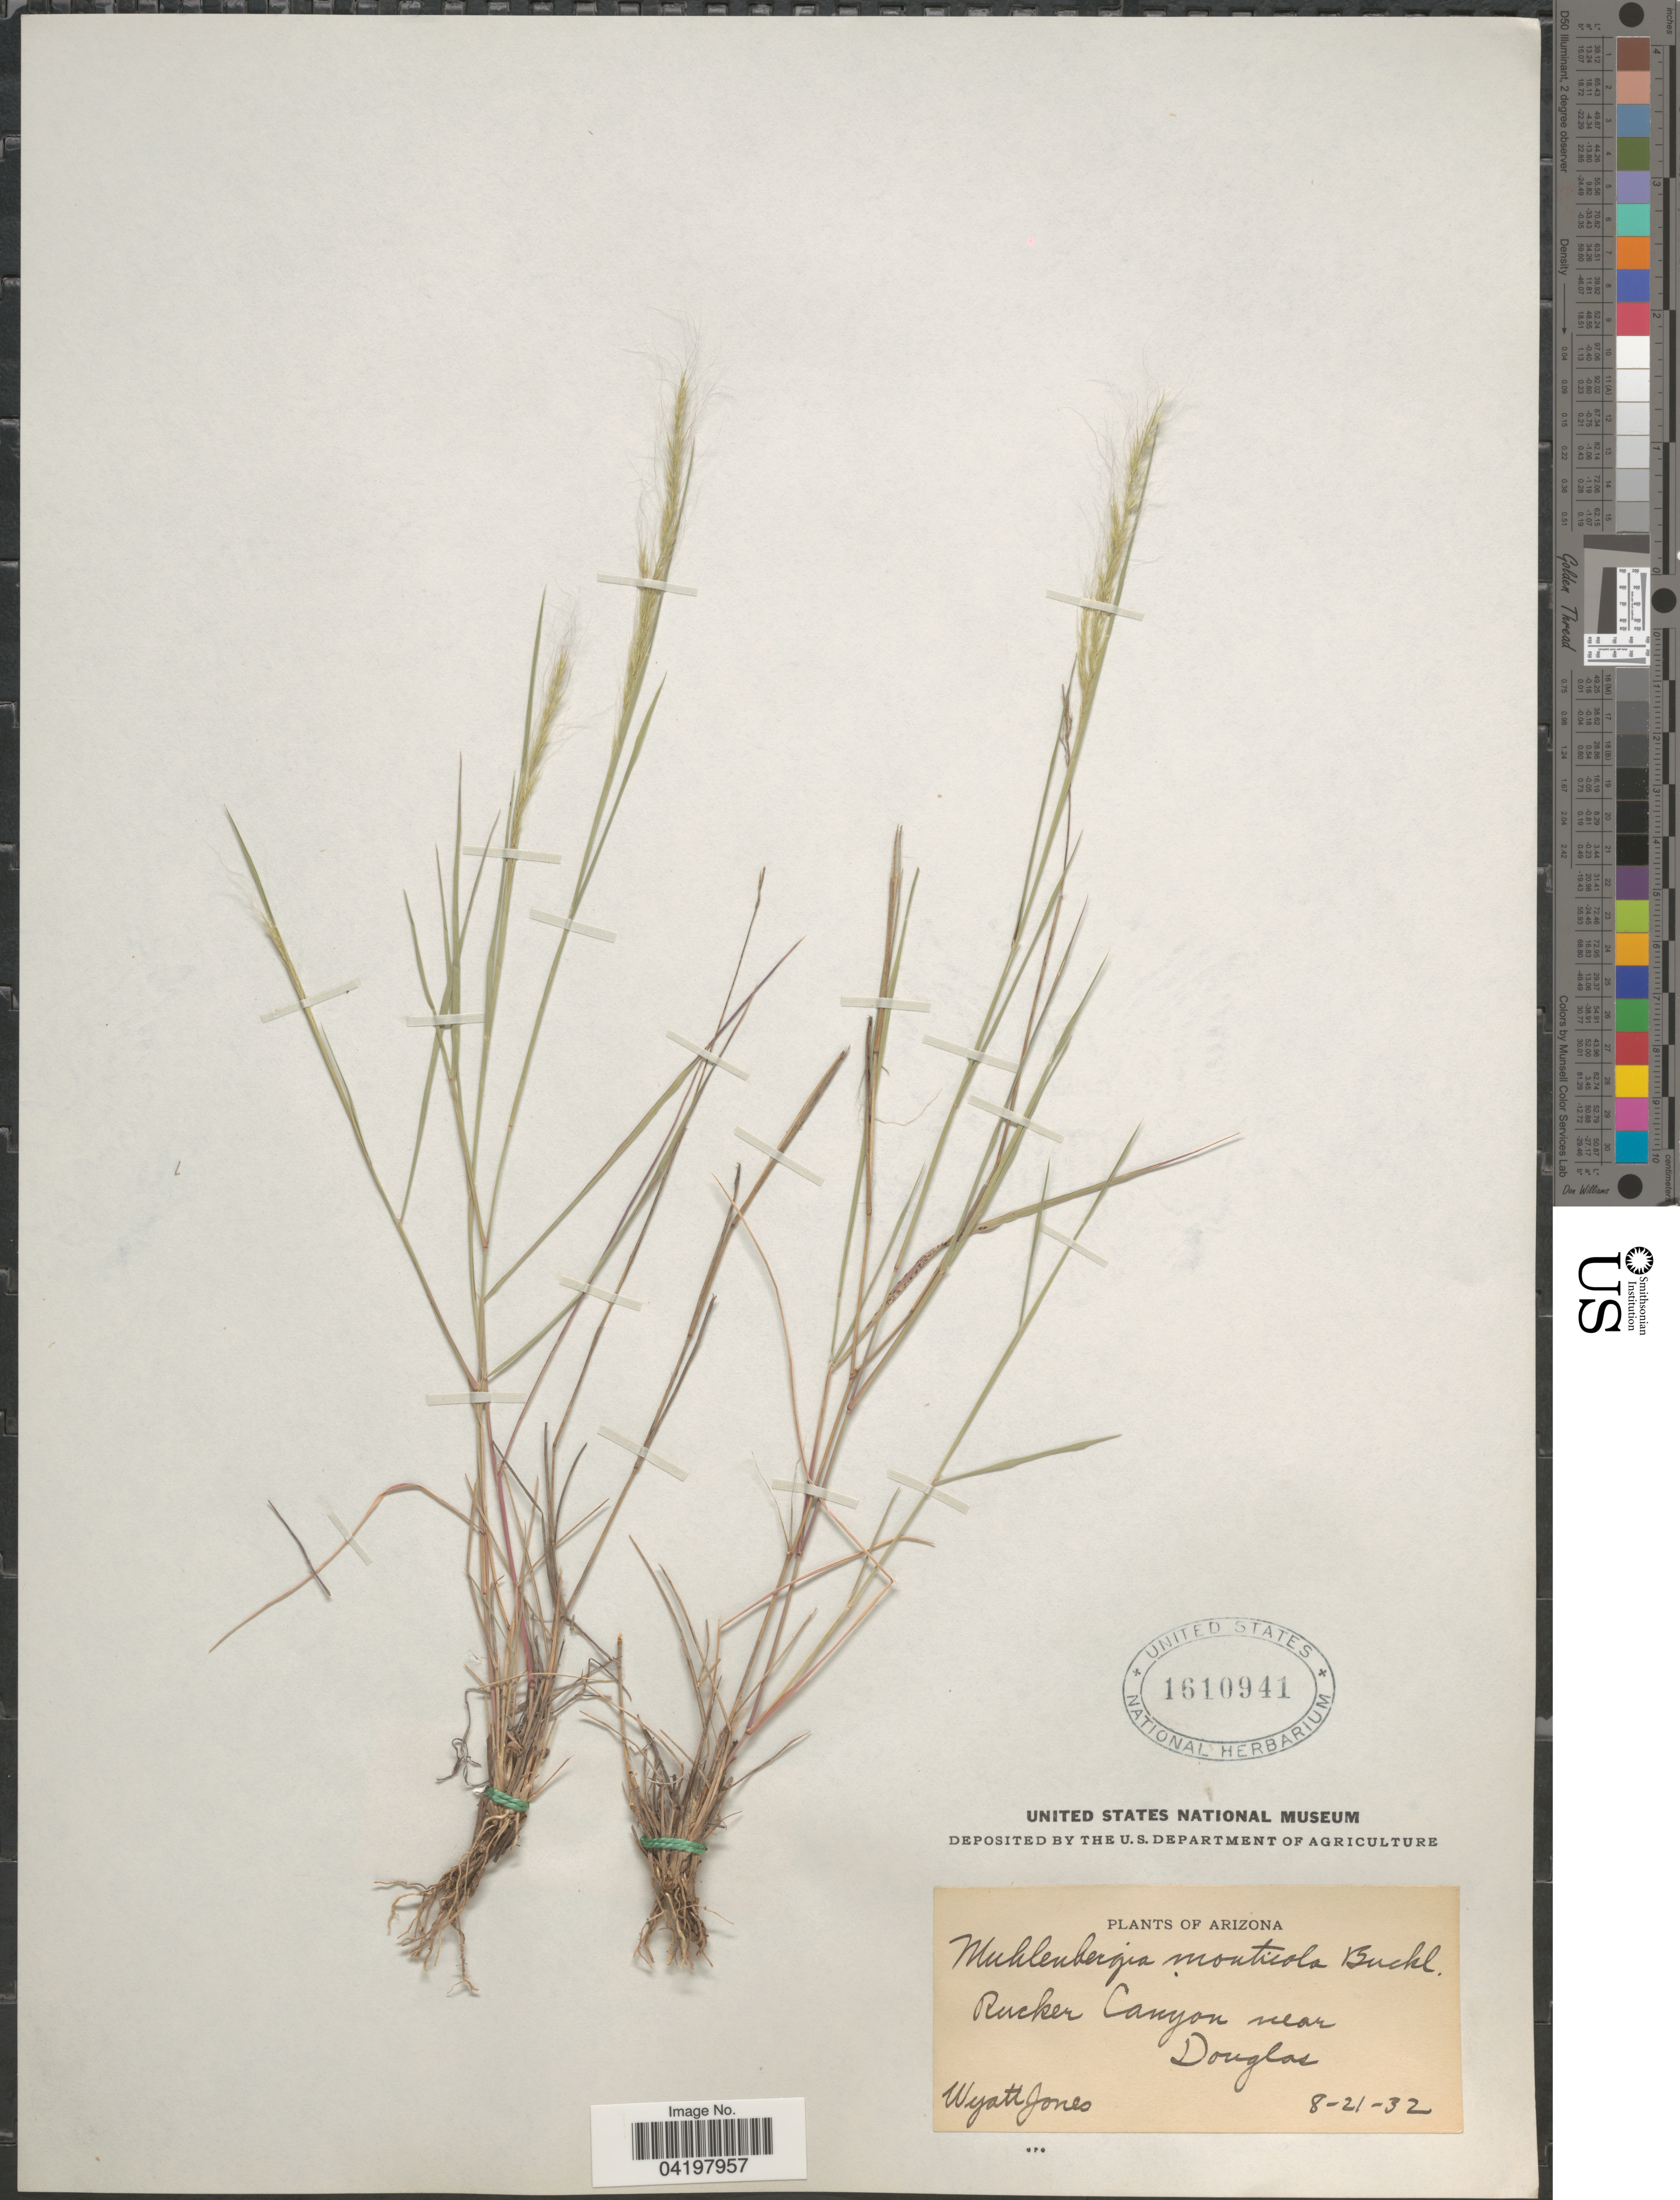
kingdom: Plantae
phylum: Tracheophyta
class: Liliopsida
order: Poales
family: Poaceae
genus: Muhlenbergia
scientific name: Muhlenbergia tenuifolia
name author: (Kunth) Kunth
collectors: W. Jones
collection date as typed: Transcribed d/m/y: 21/8/32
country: United States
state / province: Arizona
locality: Rucker Canyon near Douglas.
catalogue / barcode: US 1610941